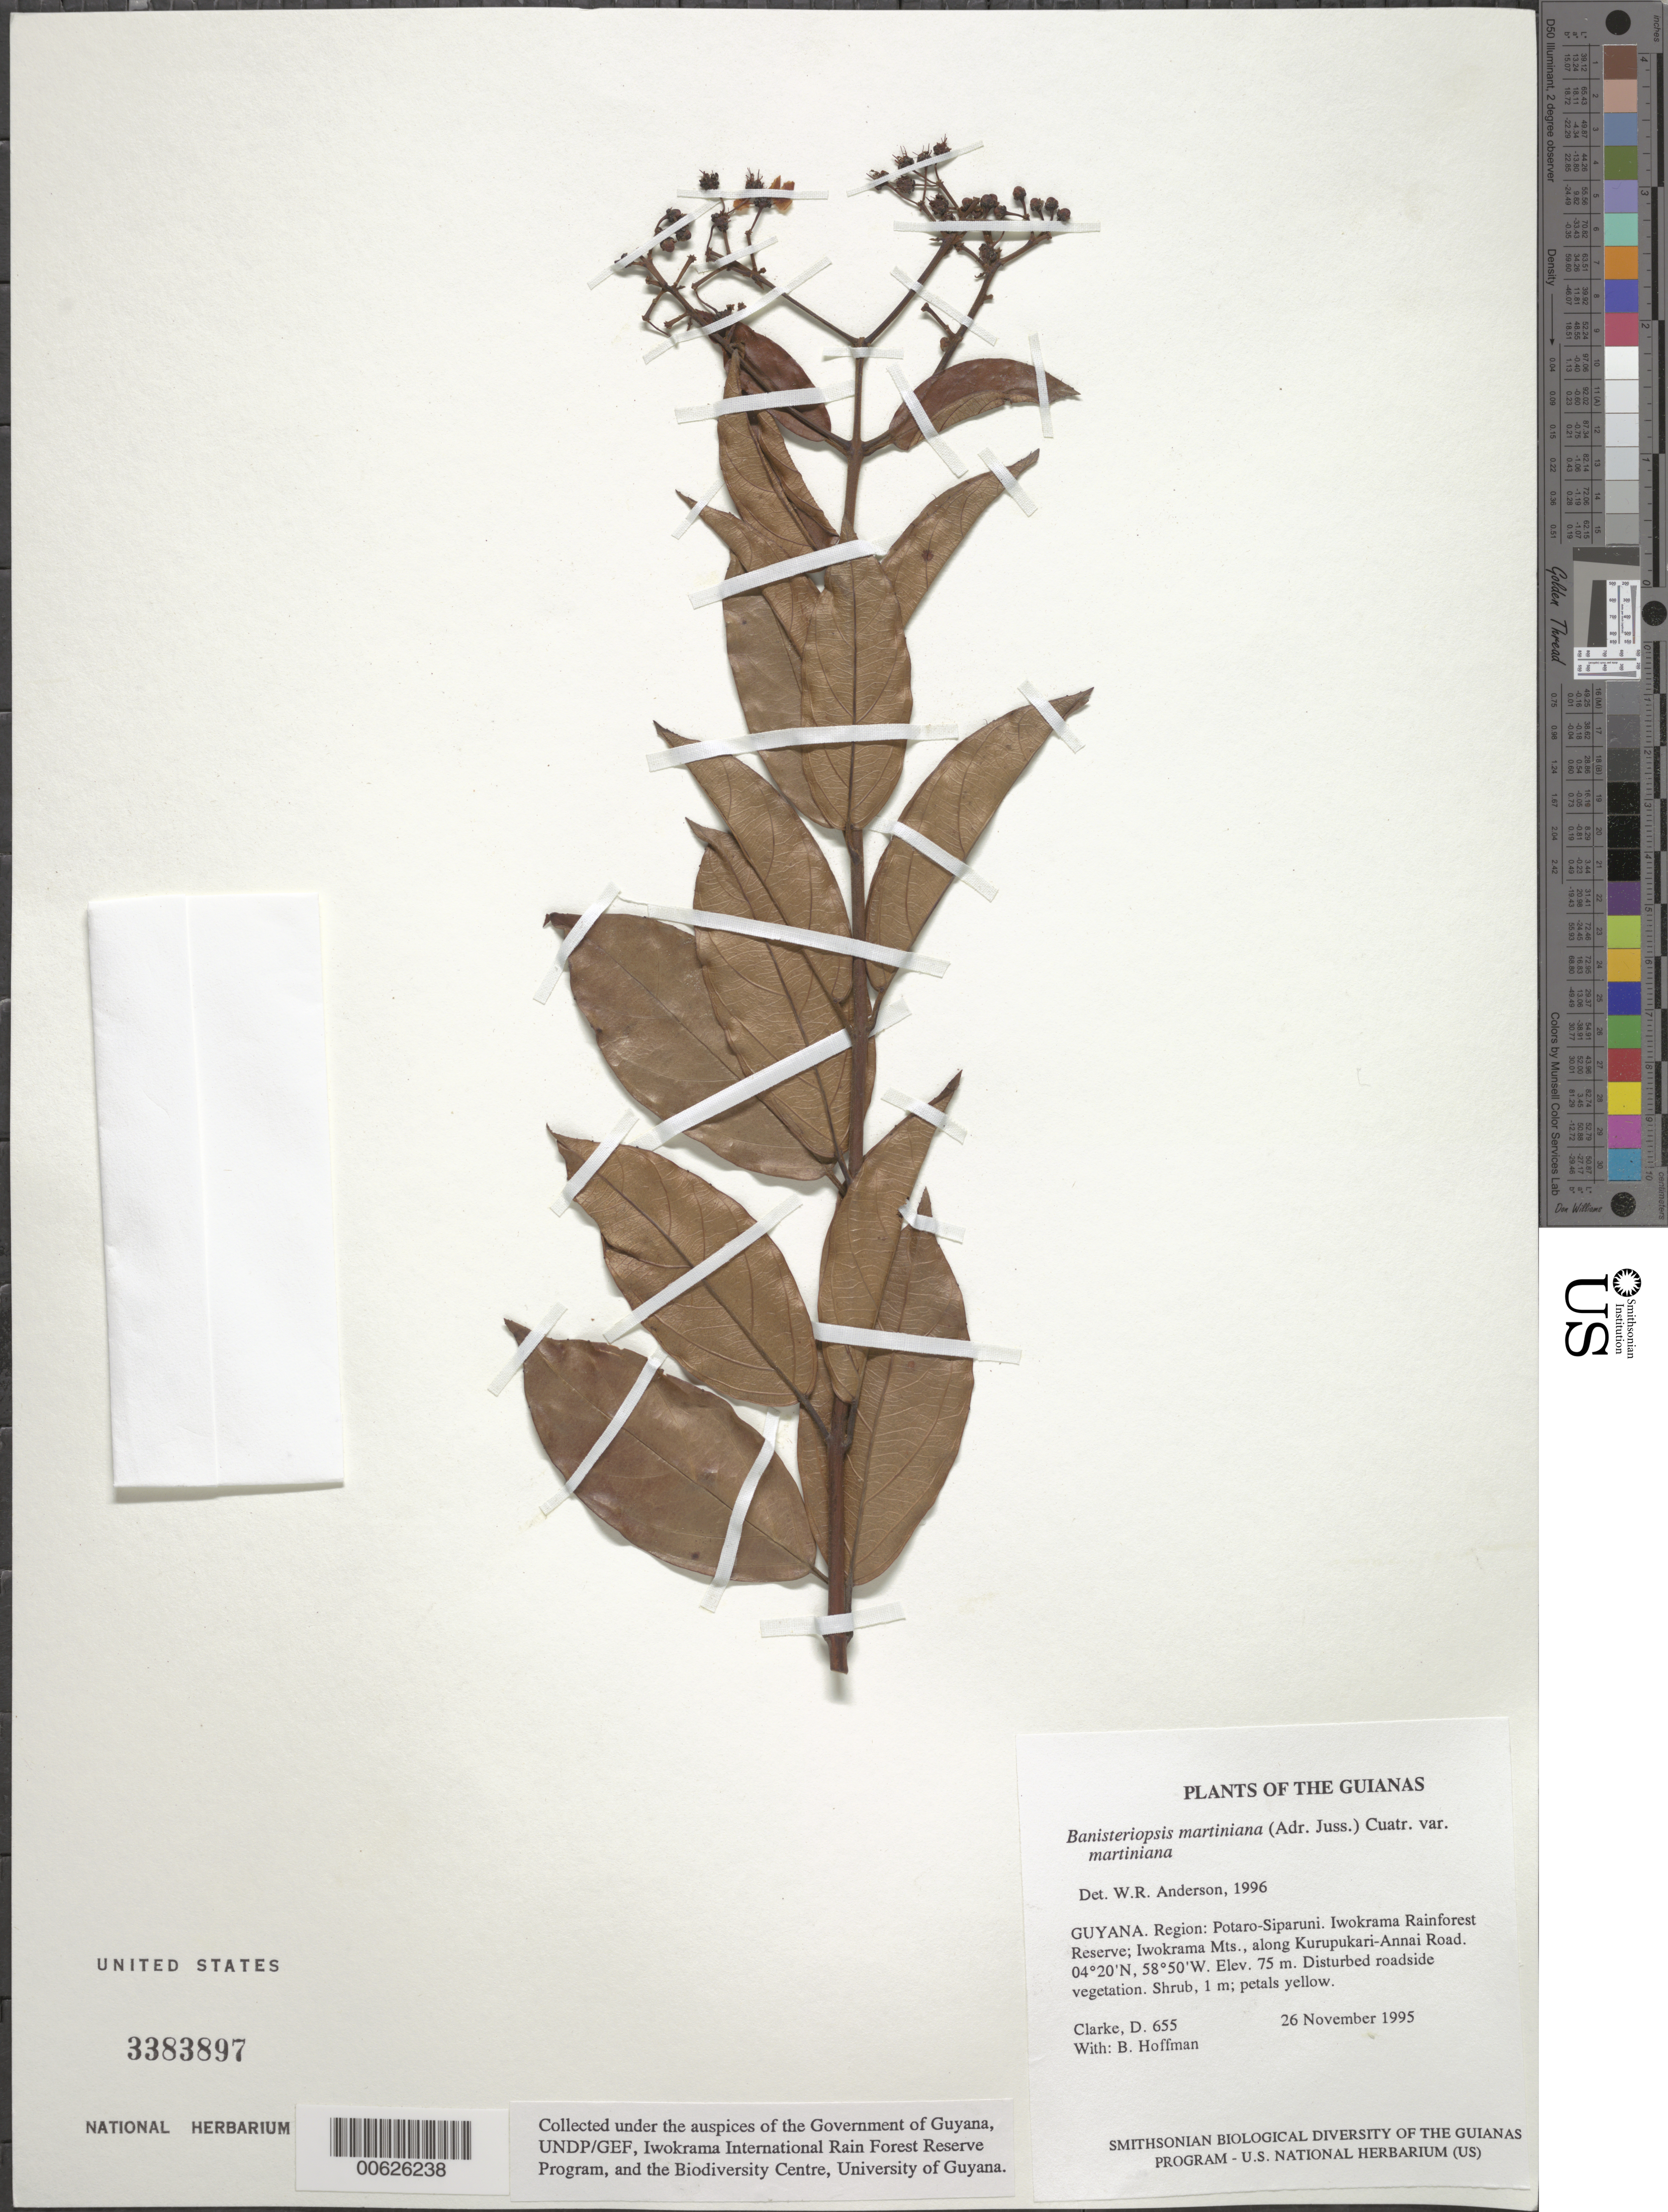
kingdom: Plantae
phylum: Tracheophyta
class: Magnoliopsida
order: Malpighiales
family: Malpighiaceae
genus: Banisteriopsis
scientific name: Banisteriopsis martiniana var. martiniana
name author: (A. Juss.) Cuatrec.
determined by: Anderson, W. R., (MICH), University of Michigan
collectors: H. D. Clarke & B. Hoffman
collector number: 655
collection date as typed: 26 November 1995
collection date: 1995-11-26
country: Guyana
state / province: Potaro-Siparuni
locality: Iwokrama Rainforest Reserve; Iwokrama Mts., along Kurupukari-Annai Road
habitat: Disturbed roadside vegetation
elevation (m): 75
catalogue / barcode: US 3383897